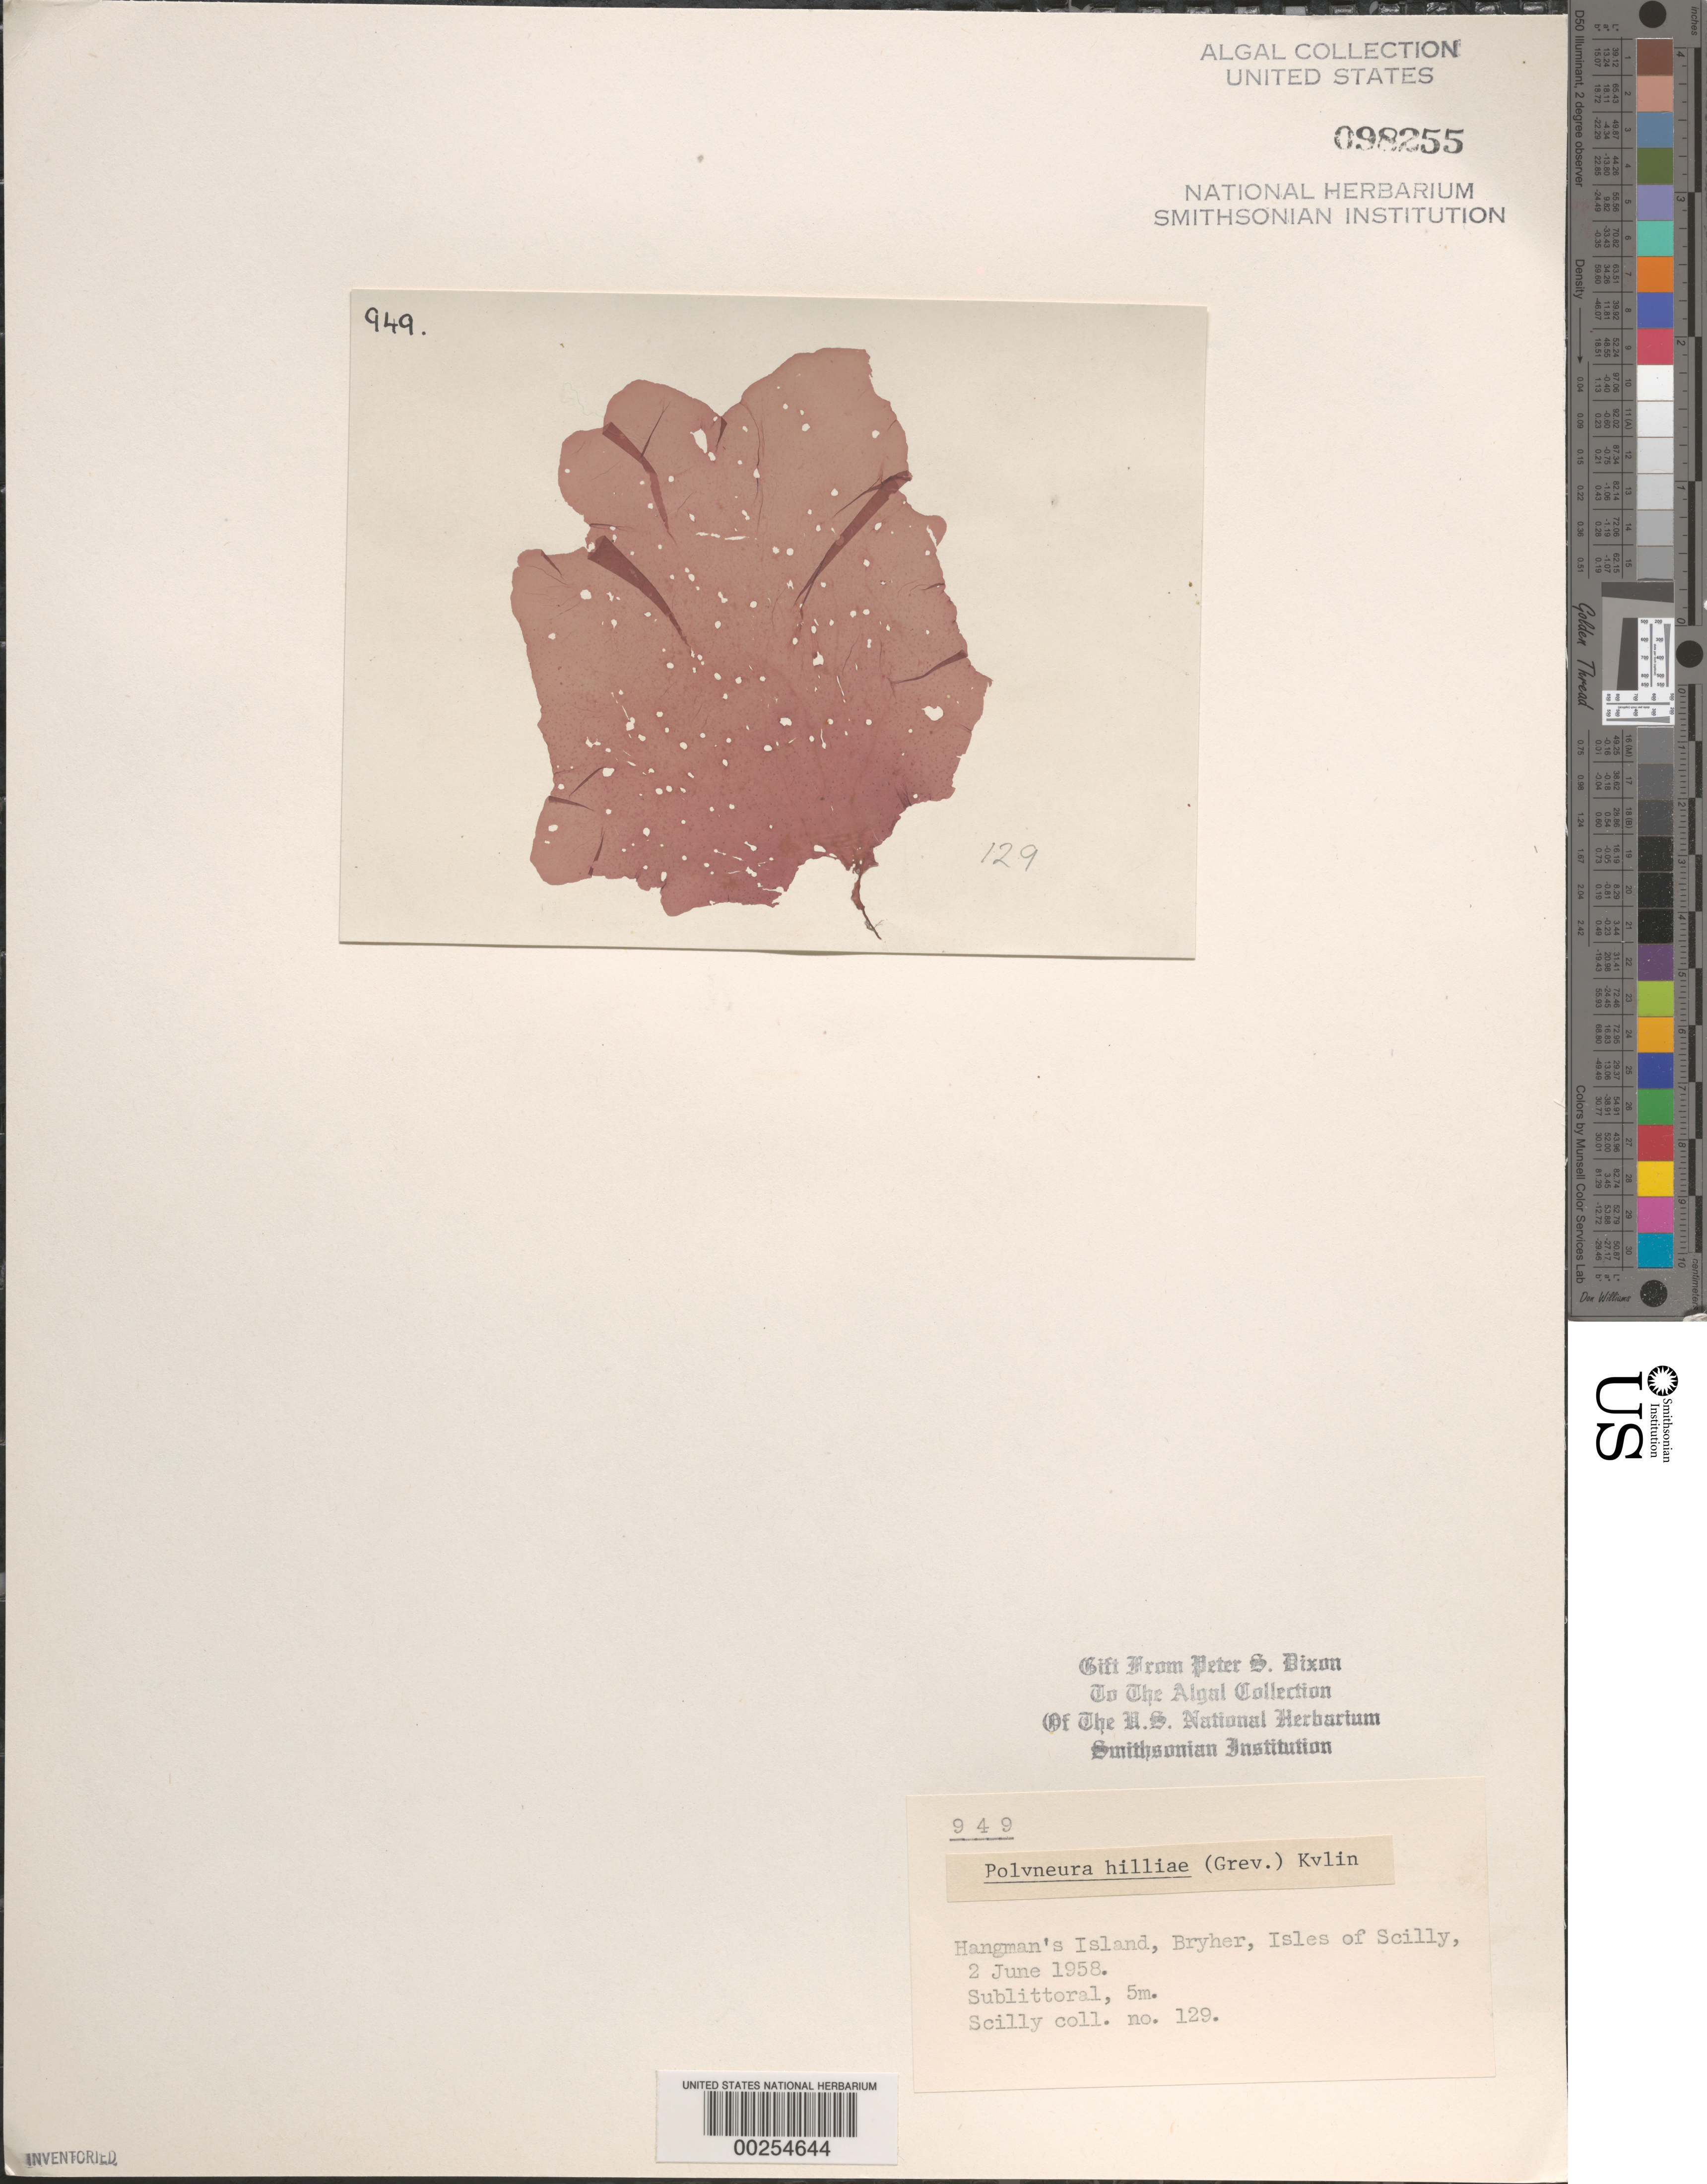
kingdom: Plantae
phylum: Rhodophyta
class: Florideophyceae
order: Ceramiales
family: Delesseriaceae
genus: Polyneura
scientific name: Polyneura bonnemaisonii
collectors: P. S. Dixon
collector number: PSD 949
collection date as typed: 02 Jun 1958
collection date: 1958-06-02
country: United Kingdom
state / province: England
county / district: Council of the Isles of Scilly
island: Bryher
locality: Hangman's Island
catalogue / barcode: US 98255